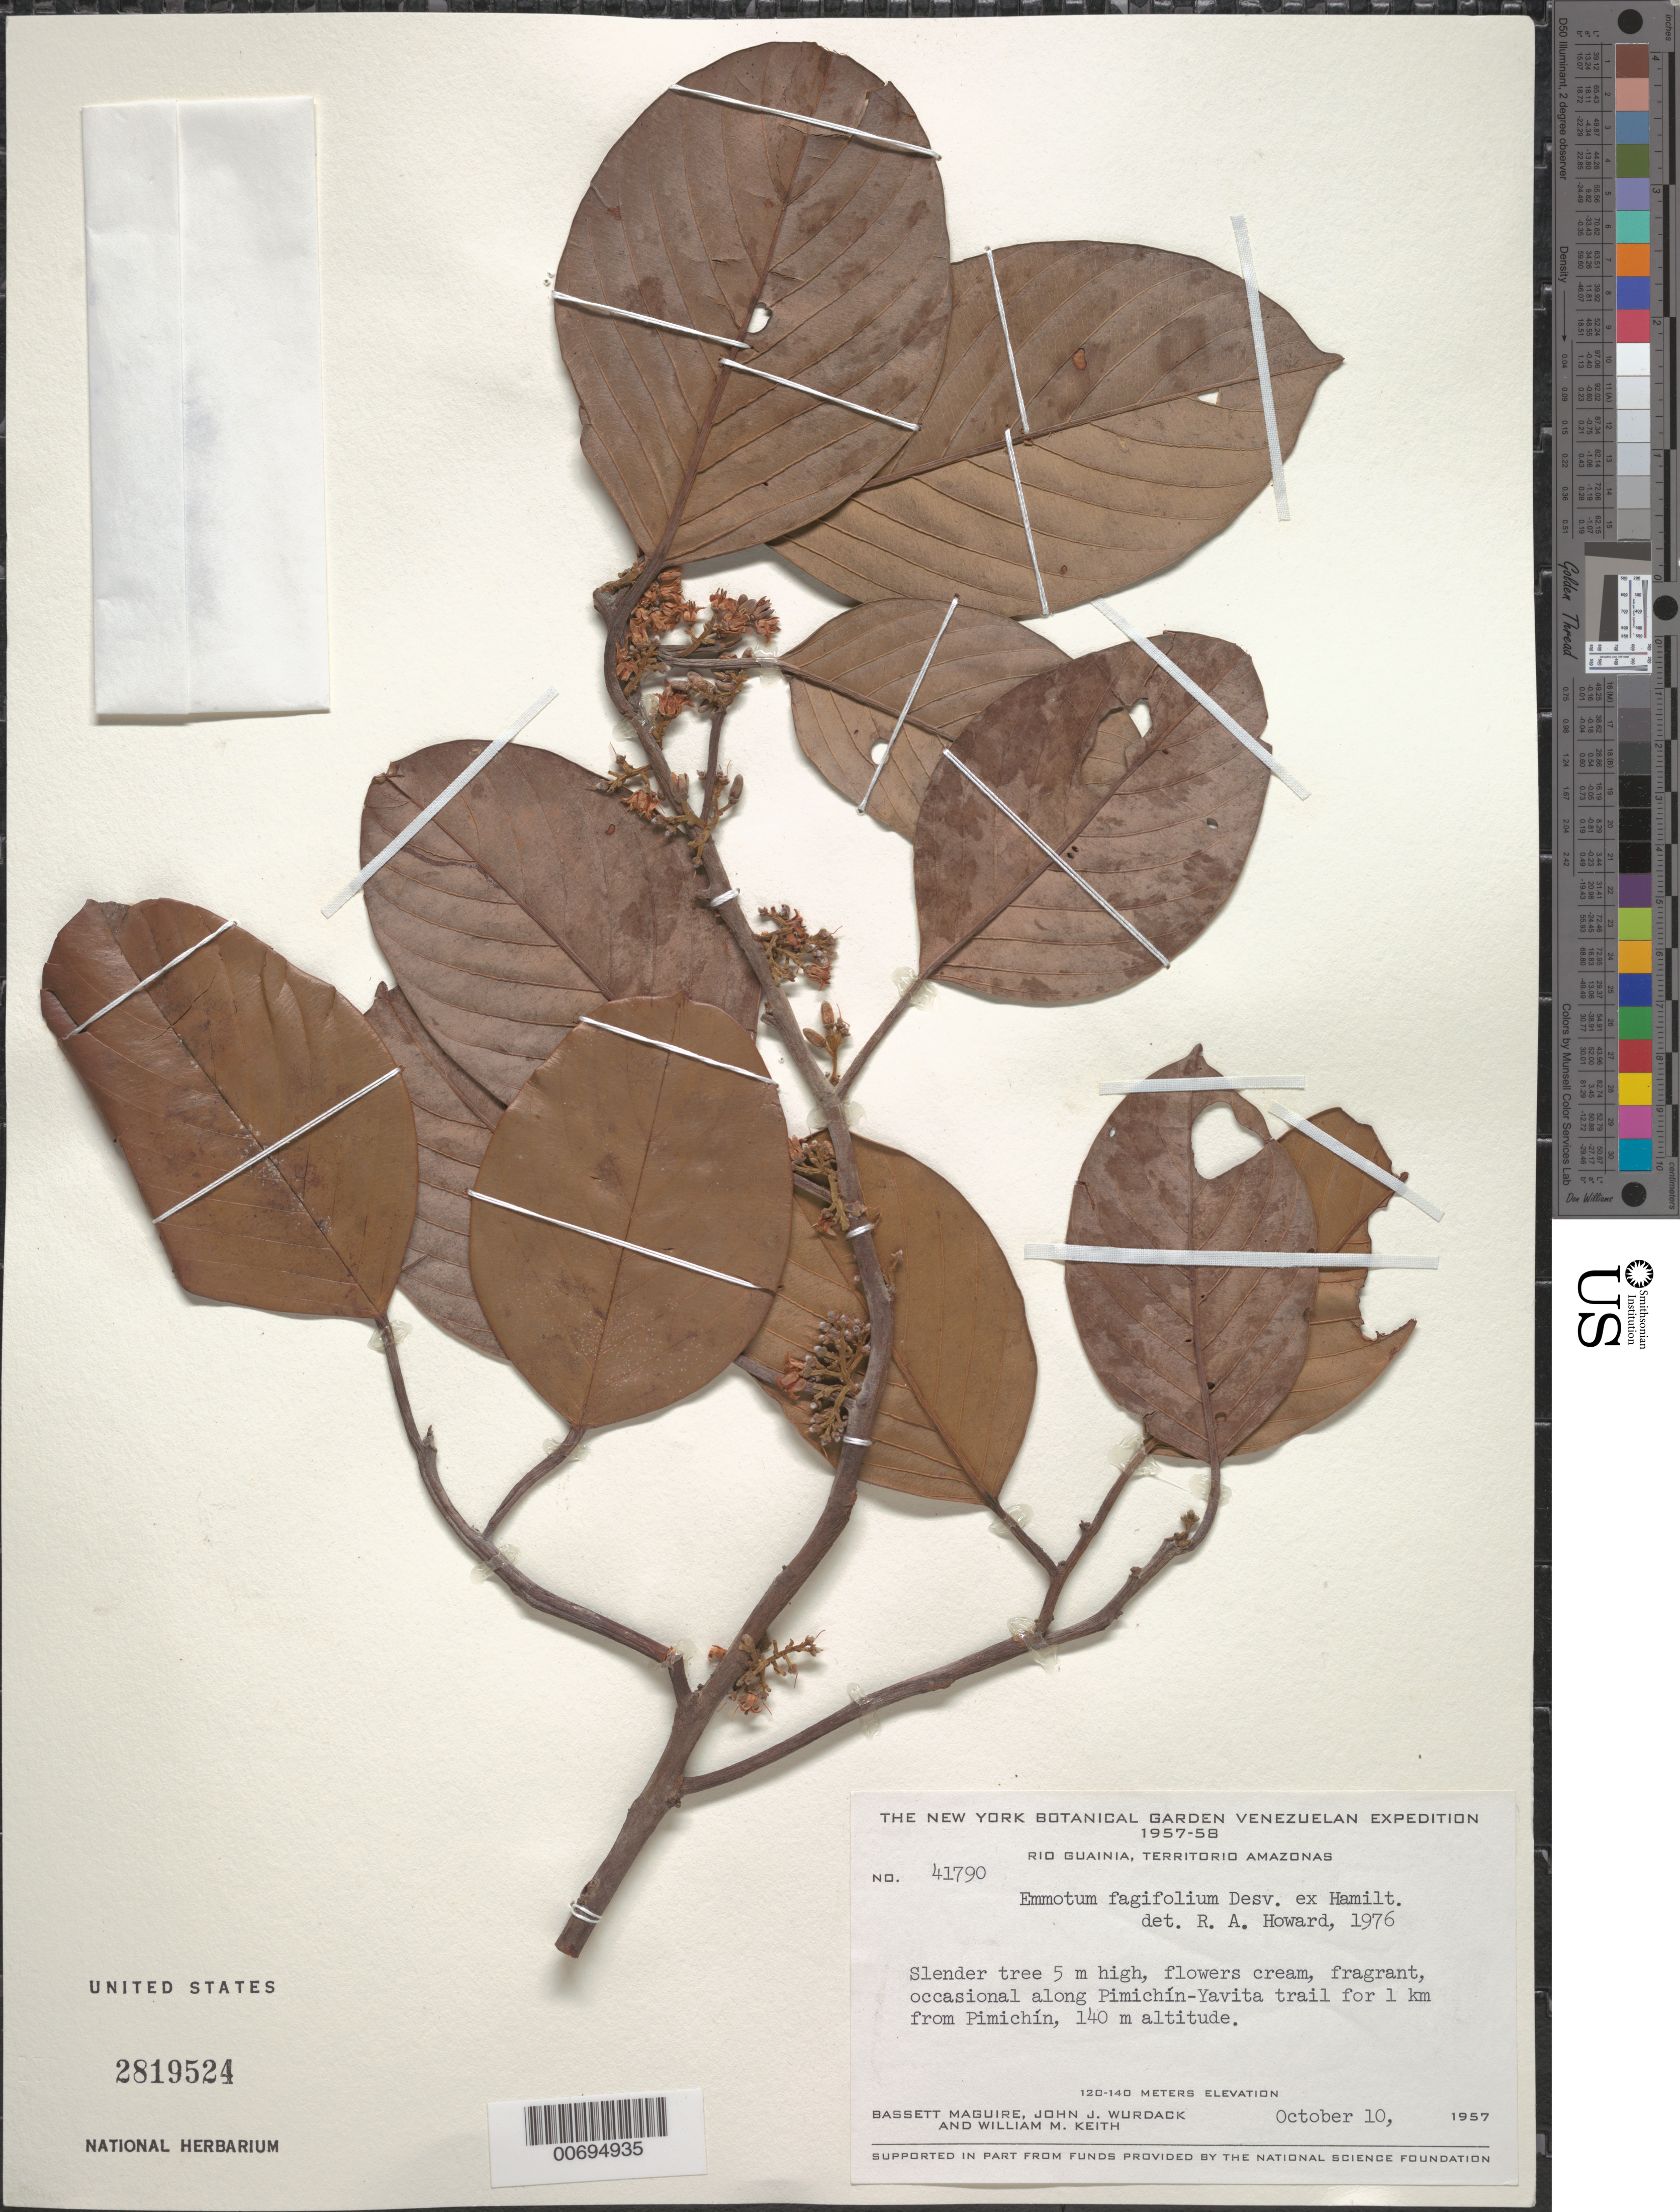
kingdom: Plantae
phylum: Tracheophyta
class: Magnoliopsida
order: Metteniusales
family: Metteniusaceae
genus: Emmotum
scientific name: Emmotum fagifolium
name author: Desv. ex Ham.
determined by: Howard, R. A.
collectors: B. Maguire, J. J. Wurdack & W. Keith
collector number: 41790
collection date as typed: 10-Oct-57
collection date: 1957-10-10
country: Venezuela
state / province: Amazonas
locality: Río Guainía, 1 km from Pimichin, along Pimichin-Yavita trail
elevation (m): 140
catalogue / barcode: US 2819524